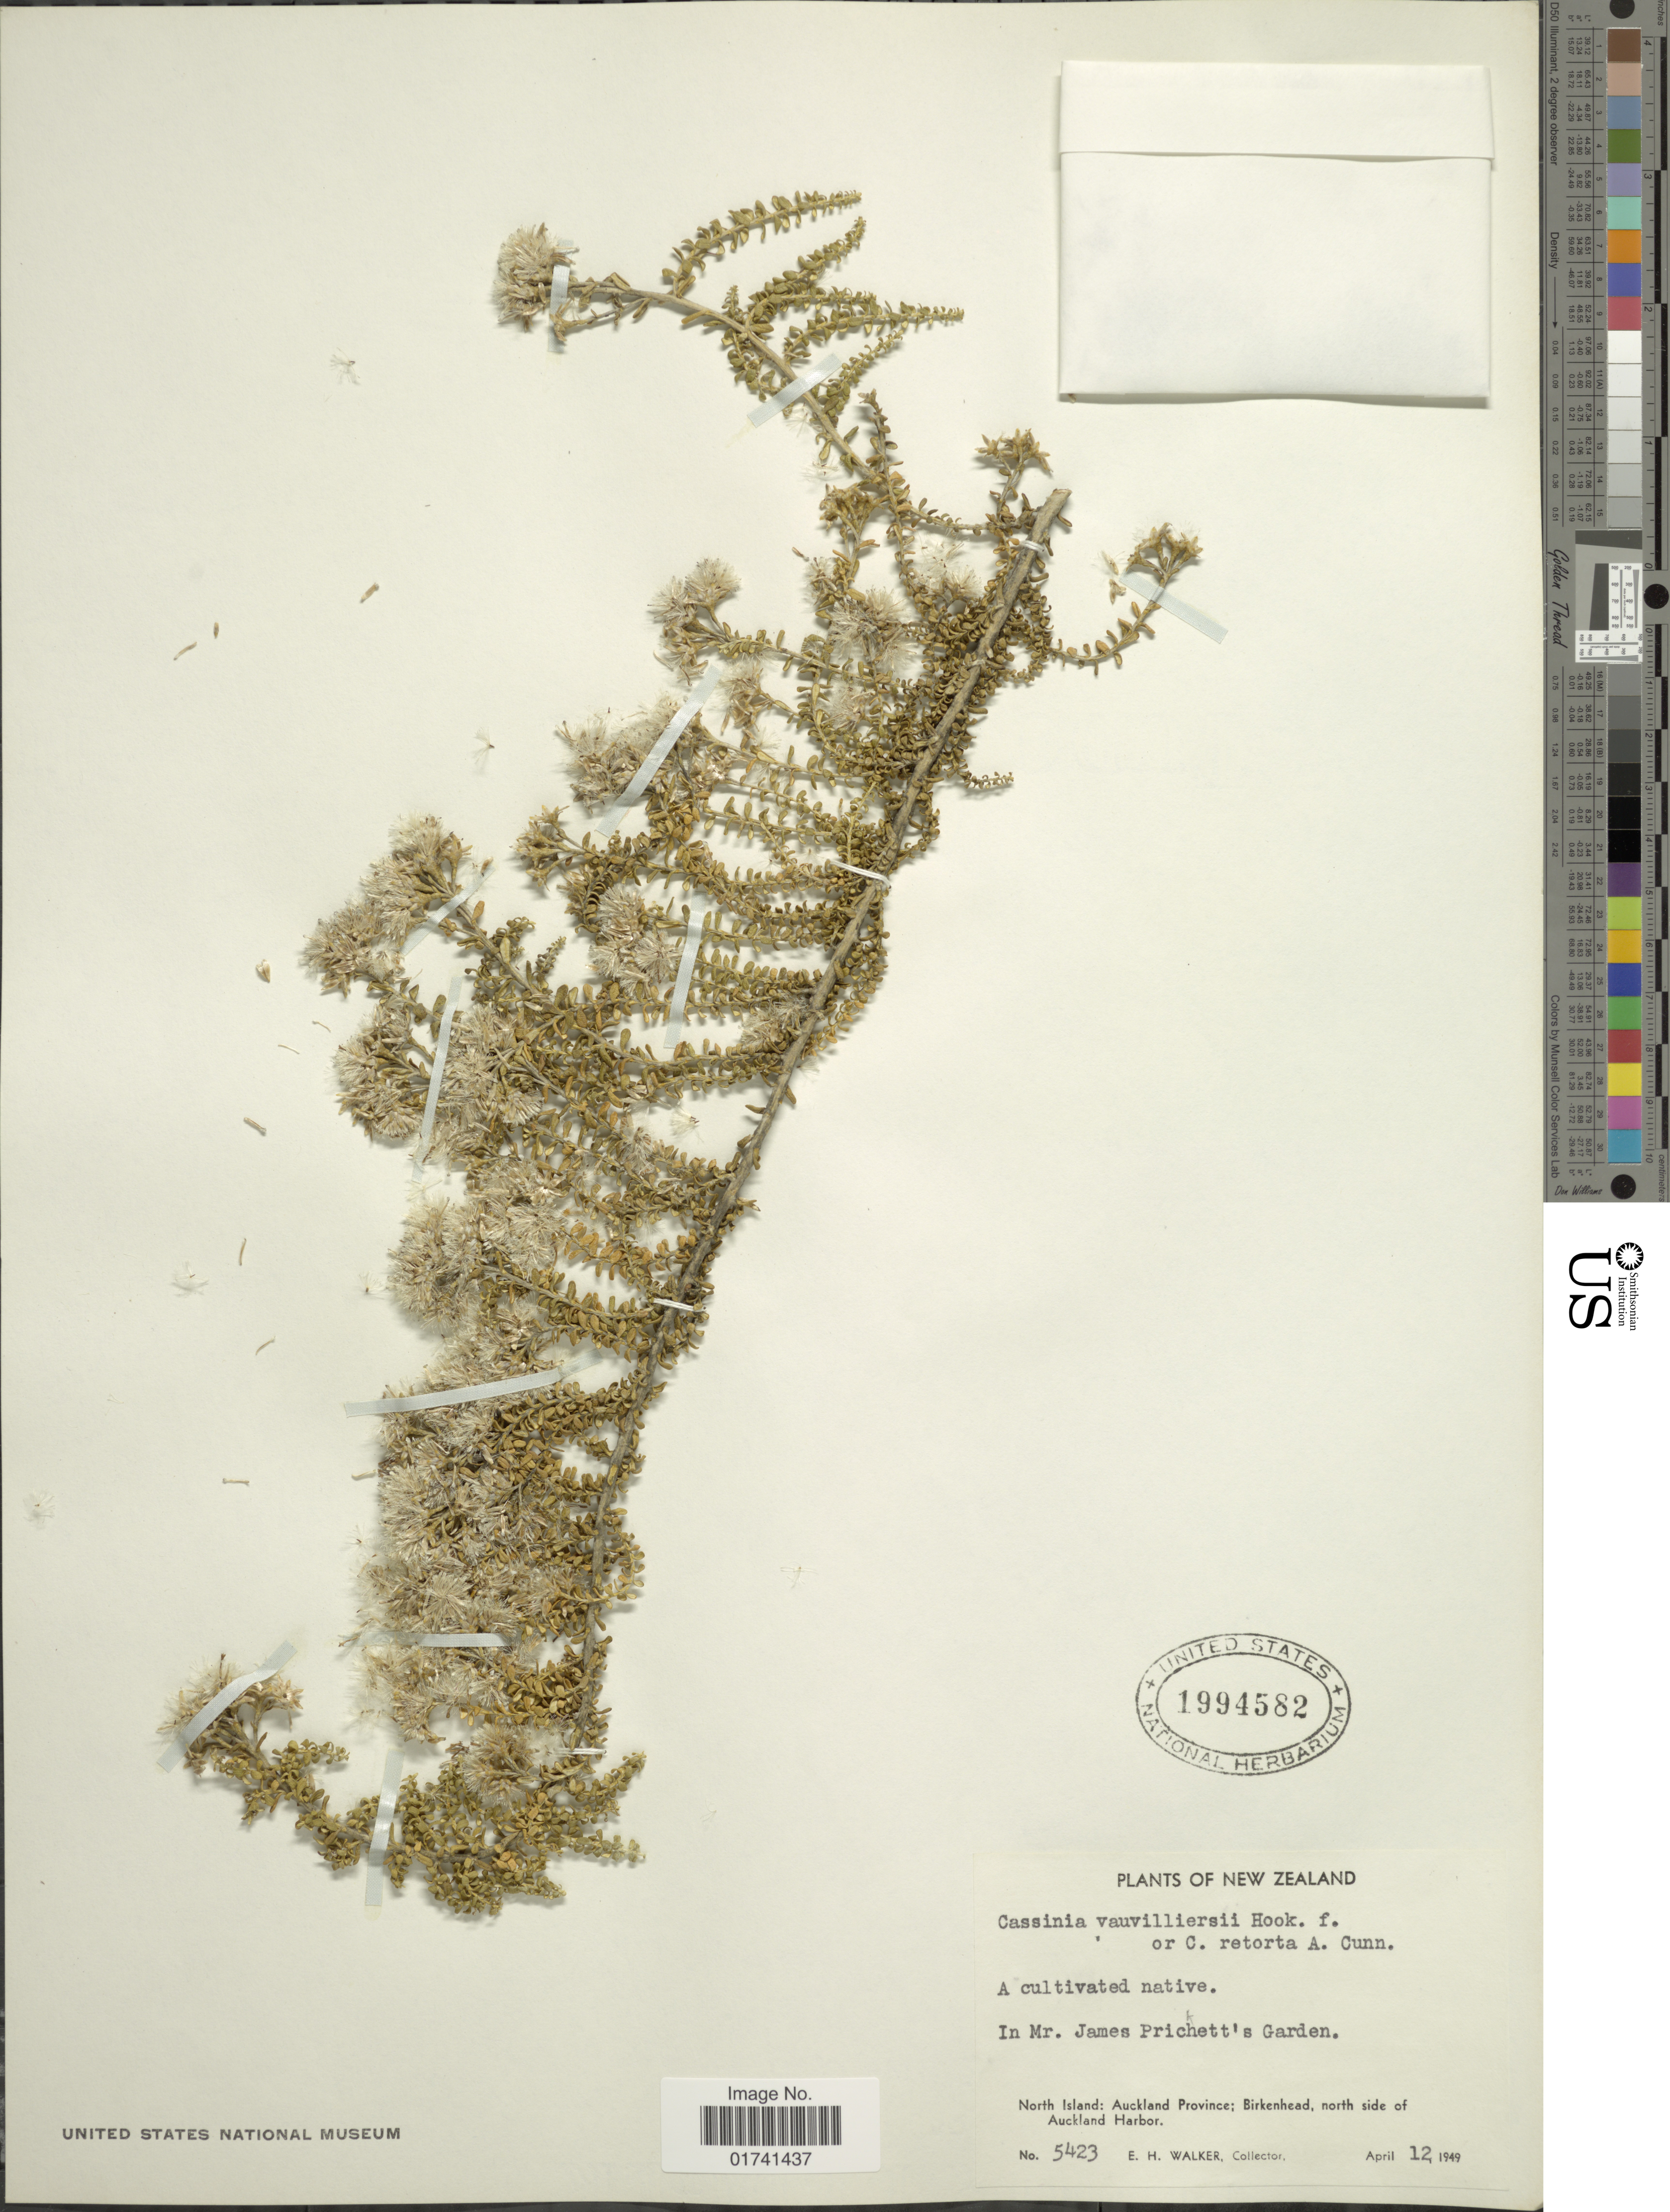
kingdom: Plantae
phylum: Tracheophyta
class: Magnoliopsida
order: Asterales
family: Asteraceae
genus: Cassinia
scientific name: Cassinia vauvilliersii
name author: Hook. f.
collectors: E. H. Walker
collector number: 5423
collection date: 1949-04-12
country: New Zealand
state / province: Auckland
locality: North Island; Birkenhead, north side of Auckland Harbor, in cultivated native, In Mr. james Prichett's Garden.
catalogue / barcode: US 1994582